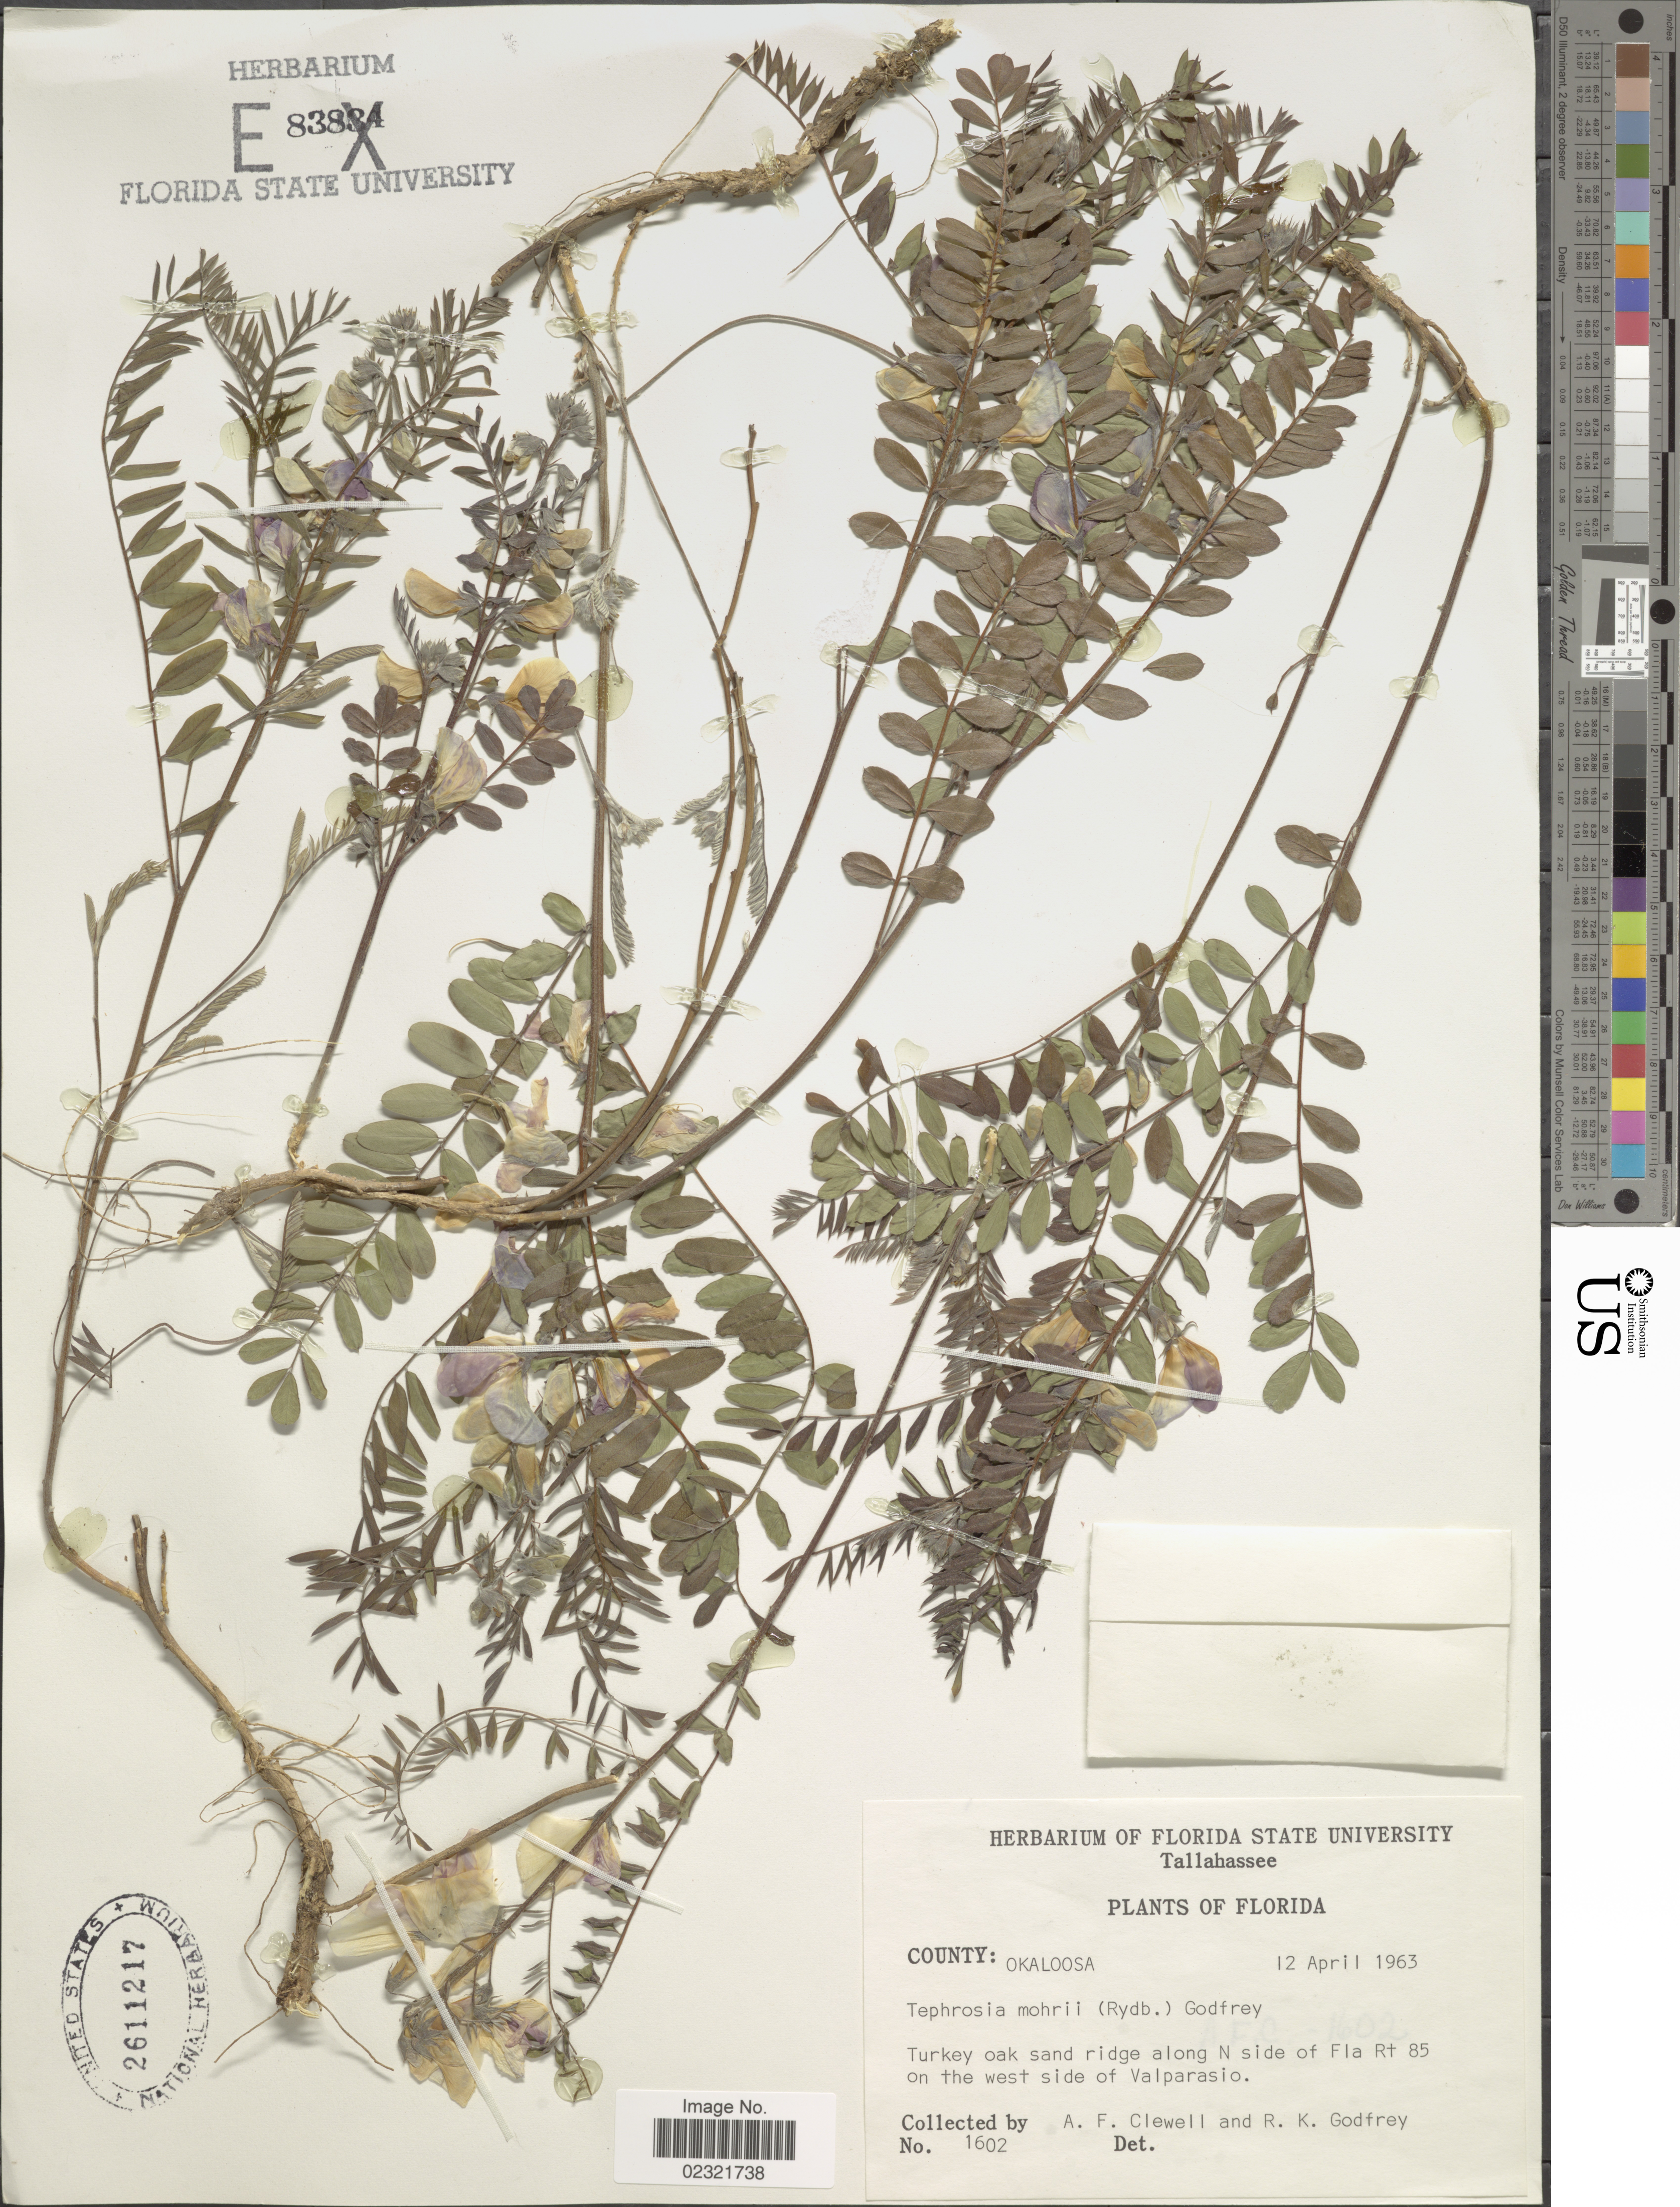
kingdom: Plantae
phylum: Tracheophyta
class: Magnoliopsida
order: Fabales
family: Fabaceae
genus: Tephrosia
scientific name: Tephrosia mohrii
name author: (Rydb.) R.K. Godfrey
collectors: A. Clewell & R. K. Godfrey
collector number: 1602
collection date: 1963-04-12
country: United States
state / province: Florida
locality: Okaloosa, Turkey oak sand ridge along N side of Fla Rt 85 on the west side of Valparasio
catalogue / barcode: US 2611217